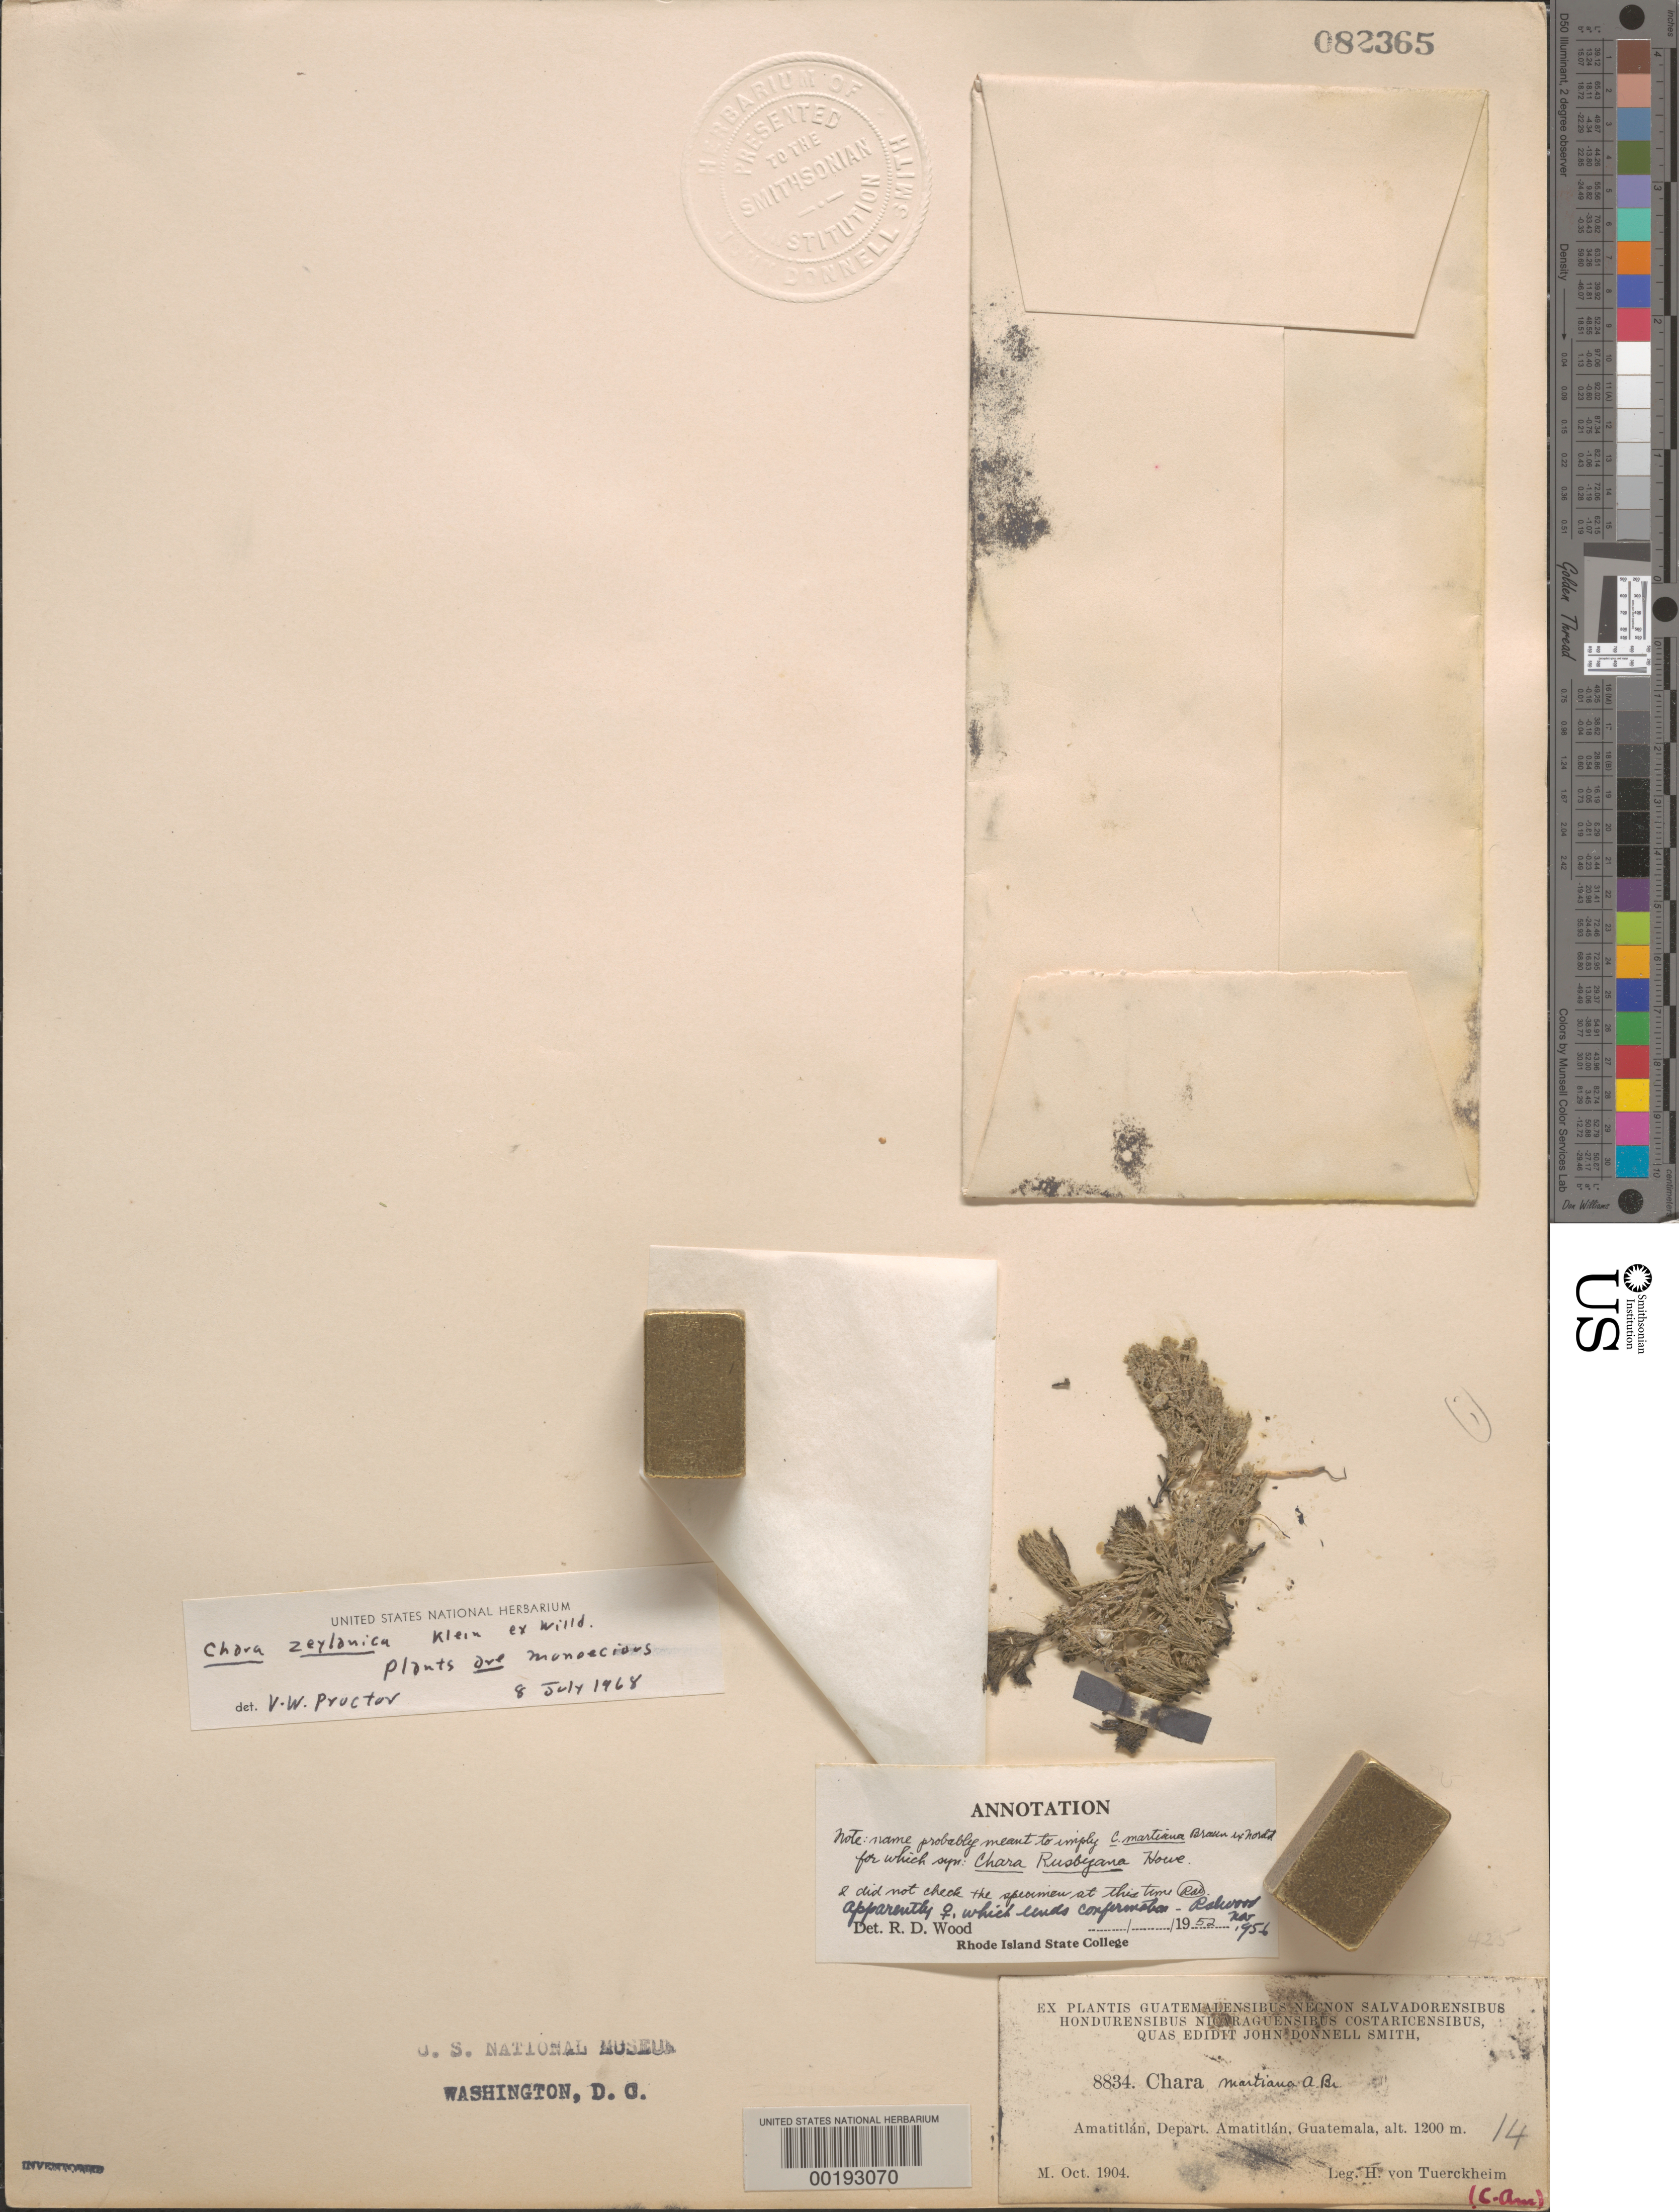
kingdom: Plantae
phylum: Charophyta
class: Charophyceae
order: Charales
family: Characeae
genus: Chara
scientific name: Chara zeylanica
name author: J.G. Klein ex Willd.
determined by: Proctor, V. W.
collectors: H. von Türckheim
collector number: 8834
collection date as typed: Oct 1904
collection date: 1904-10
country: Guatemala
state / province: Guatemala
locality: Amatitlán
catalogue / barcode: US 82365